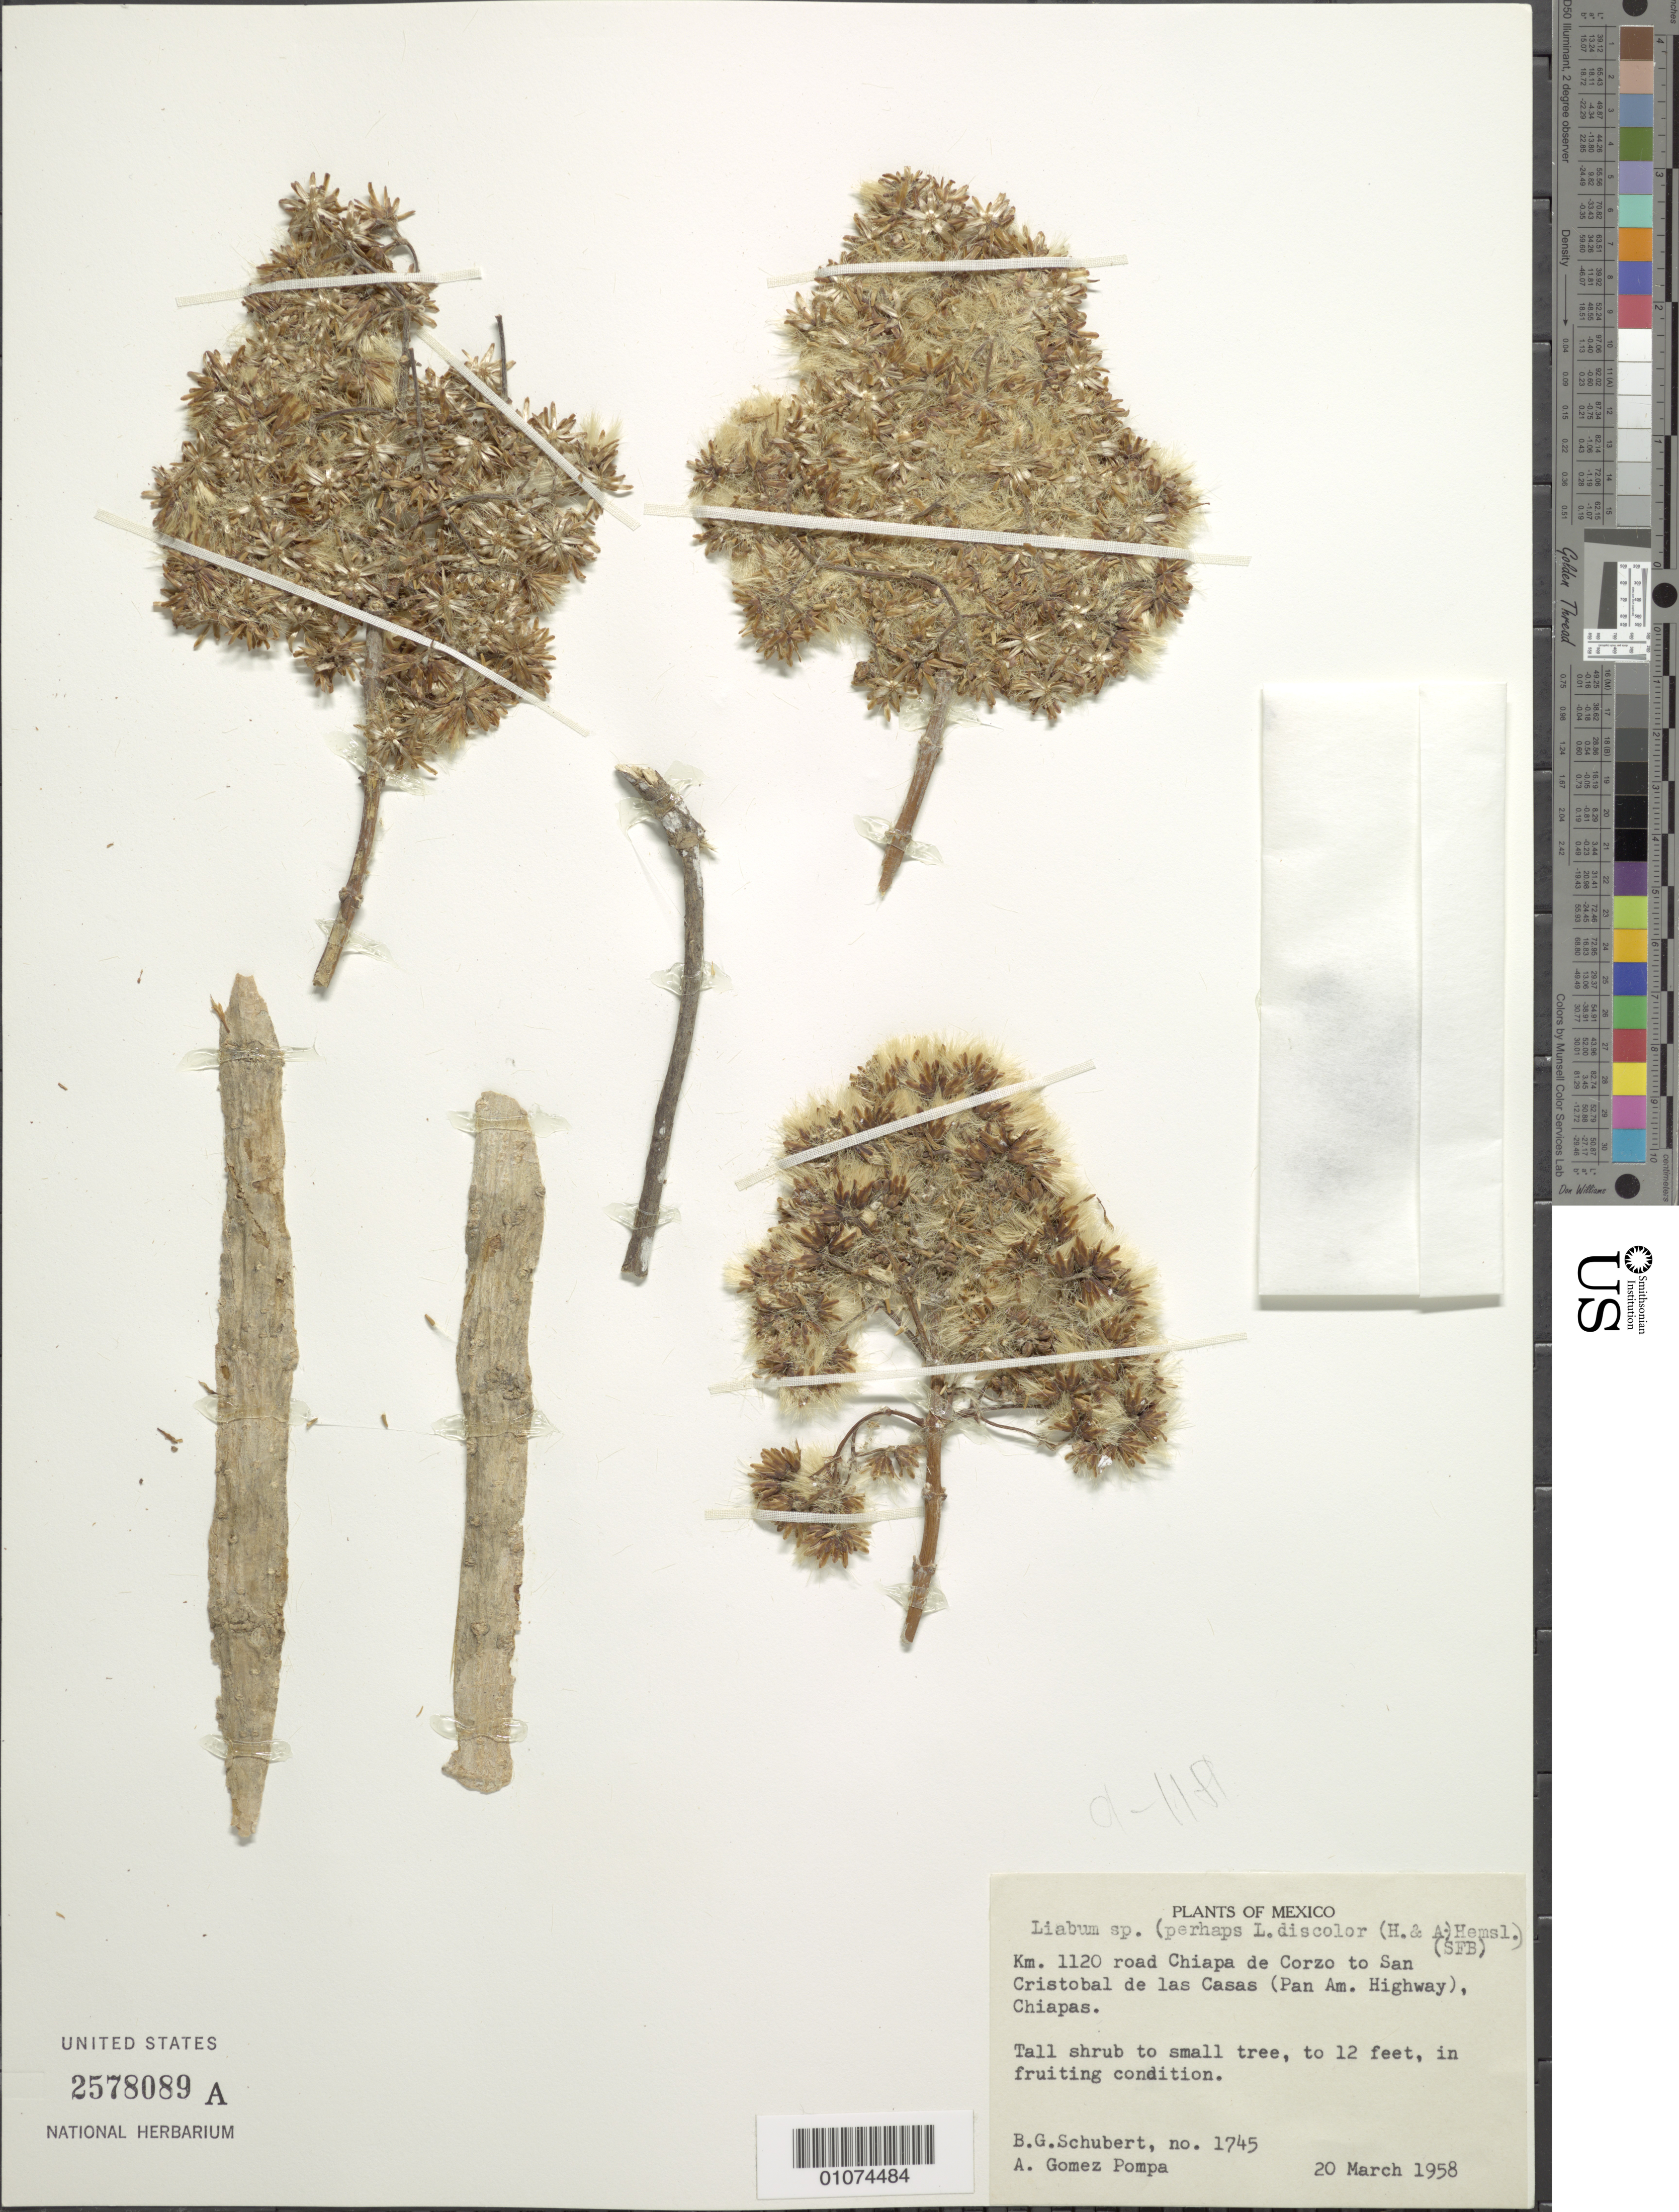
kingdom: Plantae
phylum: Tracheophyta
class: Magnoliopsida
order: Asterales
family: Asteraceae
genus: Sinclairia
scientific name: Sinclairia polyantha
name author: (Klatt) Rydb.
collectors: B. Schubert & A. Gómez Pompa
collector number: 1745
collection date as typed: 20 March 1958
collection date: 1958-03-20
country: Mexico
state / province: Chiapas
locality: Chiapa de Corzo to San Cristobal de Las Casas, km 1120 rd (Pan.Am.Hwy)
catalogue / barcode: US 2578089